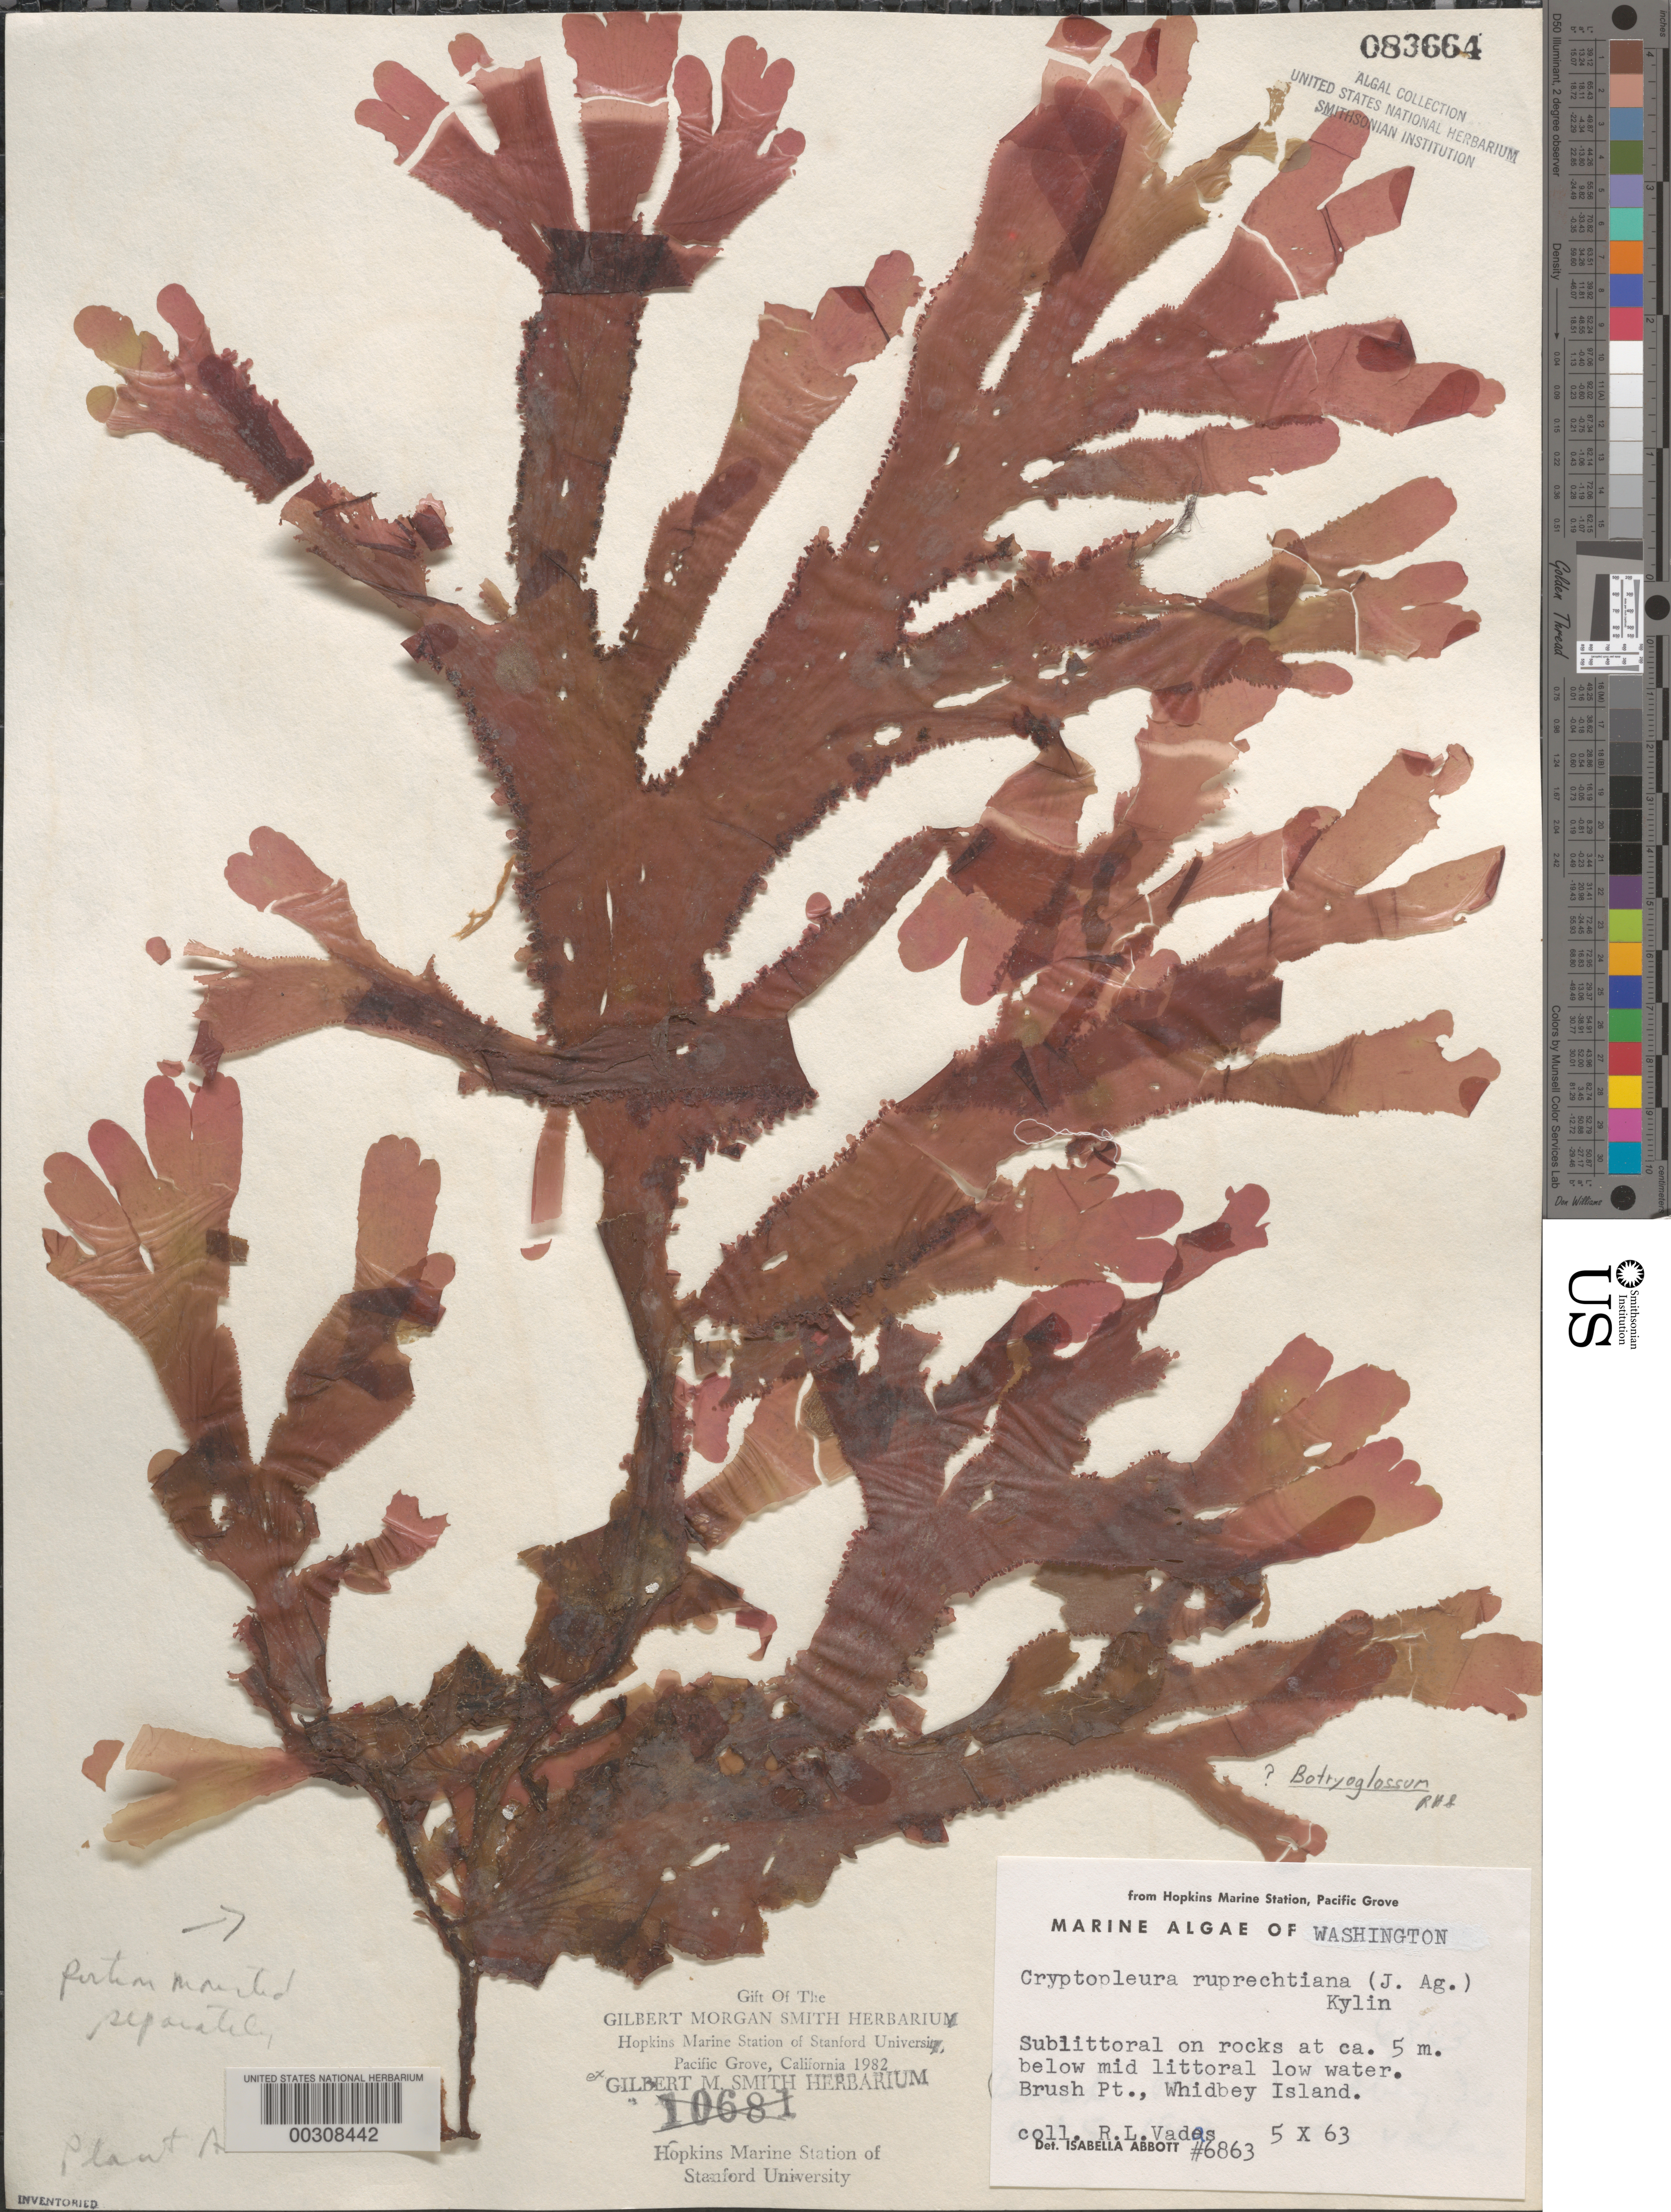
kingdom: Plantae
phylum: Rhodophyta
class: Florideophyceae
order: Ceramiales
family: Delesseriaceae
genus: Cryptopleura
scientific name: Cryptopleura ruprechtiana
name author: (J. Agardh) Kylin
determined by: Abbott, Isabella A.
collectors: R. Vadas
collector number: IAA 6863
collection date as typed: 05 Oct 1963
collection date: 1963-10-05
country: United States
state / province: Washington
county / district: Island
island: Whidbey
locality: Brush Point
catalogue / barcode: US 83664